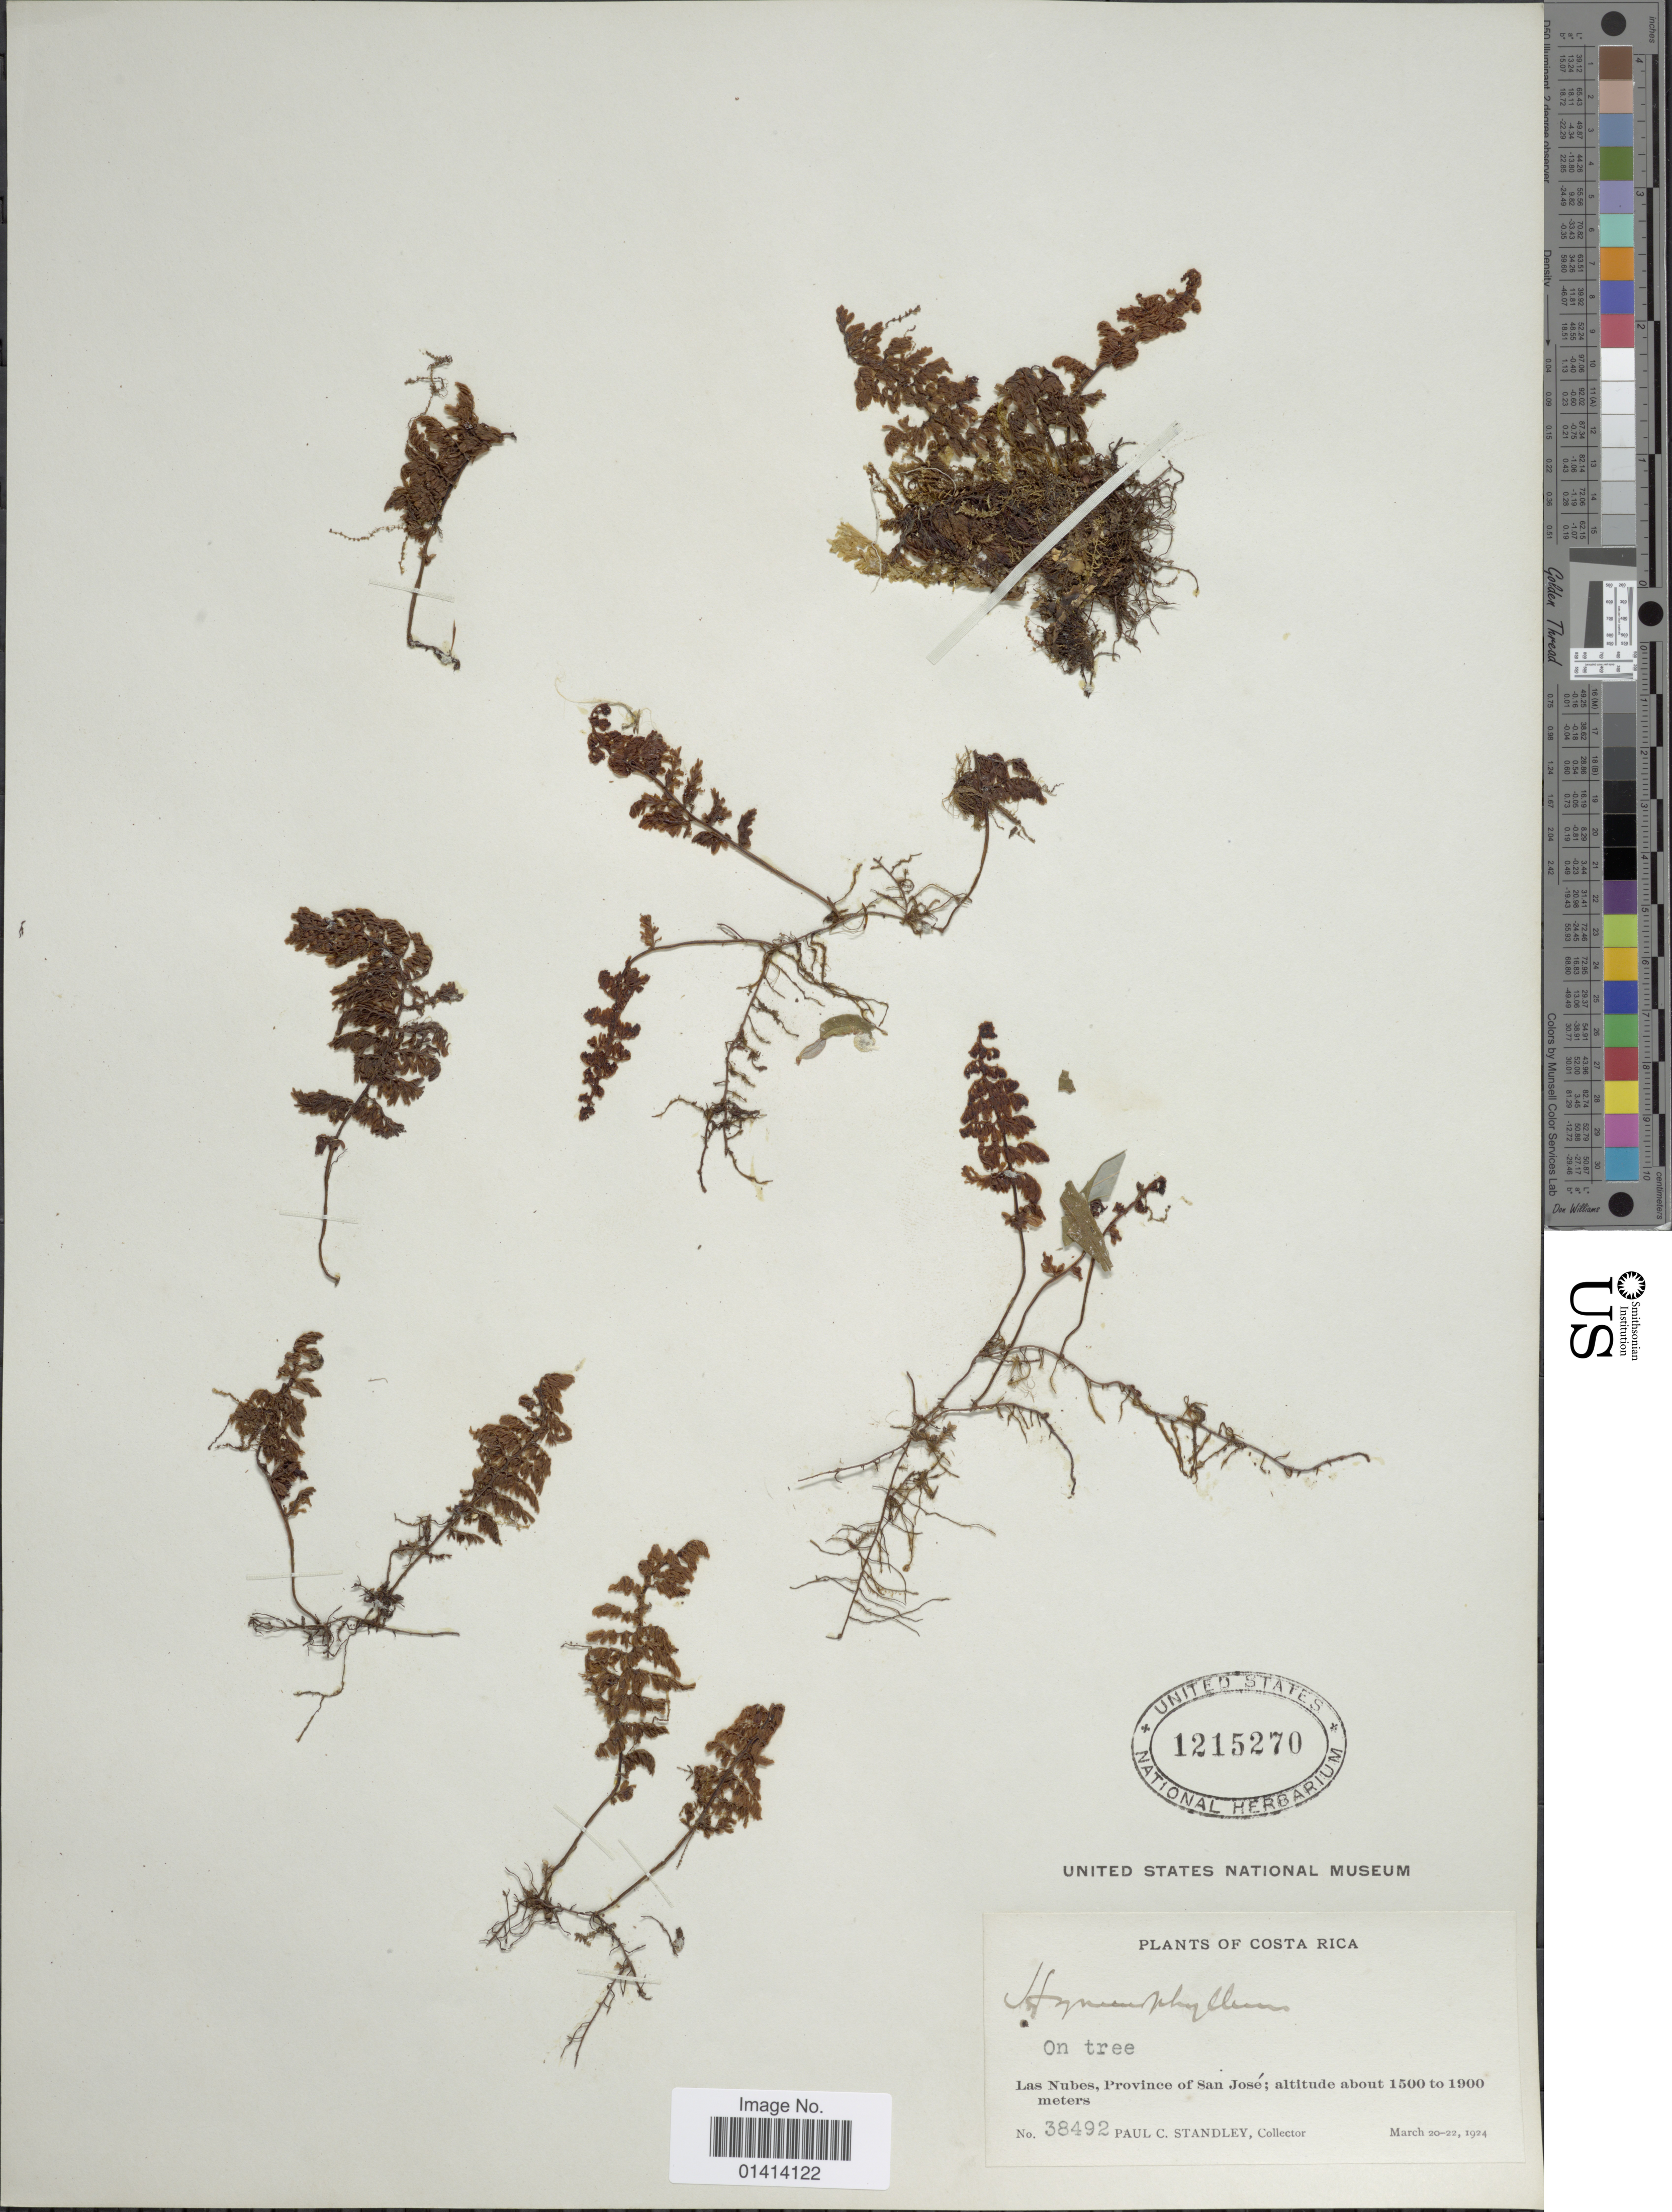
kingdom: Plantae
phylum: Tracheophyta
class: Polypodiopsida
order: Hymenophyllales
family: Hymenophyllaceae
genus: Hymenophyllum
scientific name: Hymenophyllum myriocarpum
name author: Hook.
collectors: P. C. Standley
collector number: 38492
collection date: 1924-03-20/1924-03-22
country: Costa Rica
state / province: San José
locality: Las Nubes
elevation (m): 1500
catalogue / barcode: US 1215270